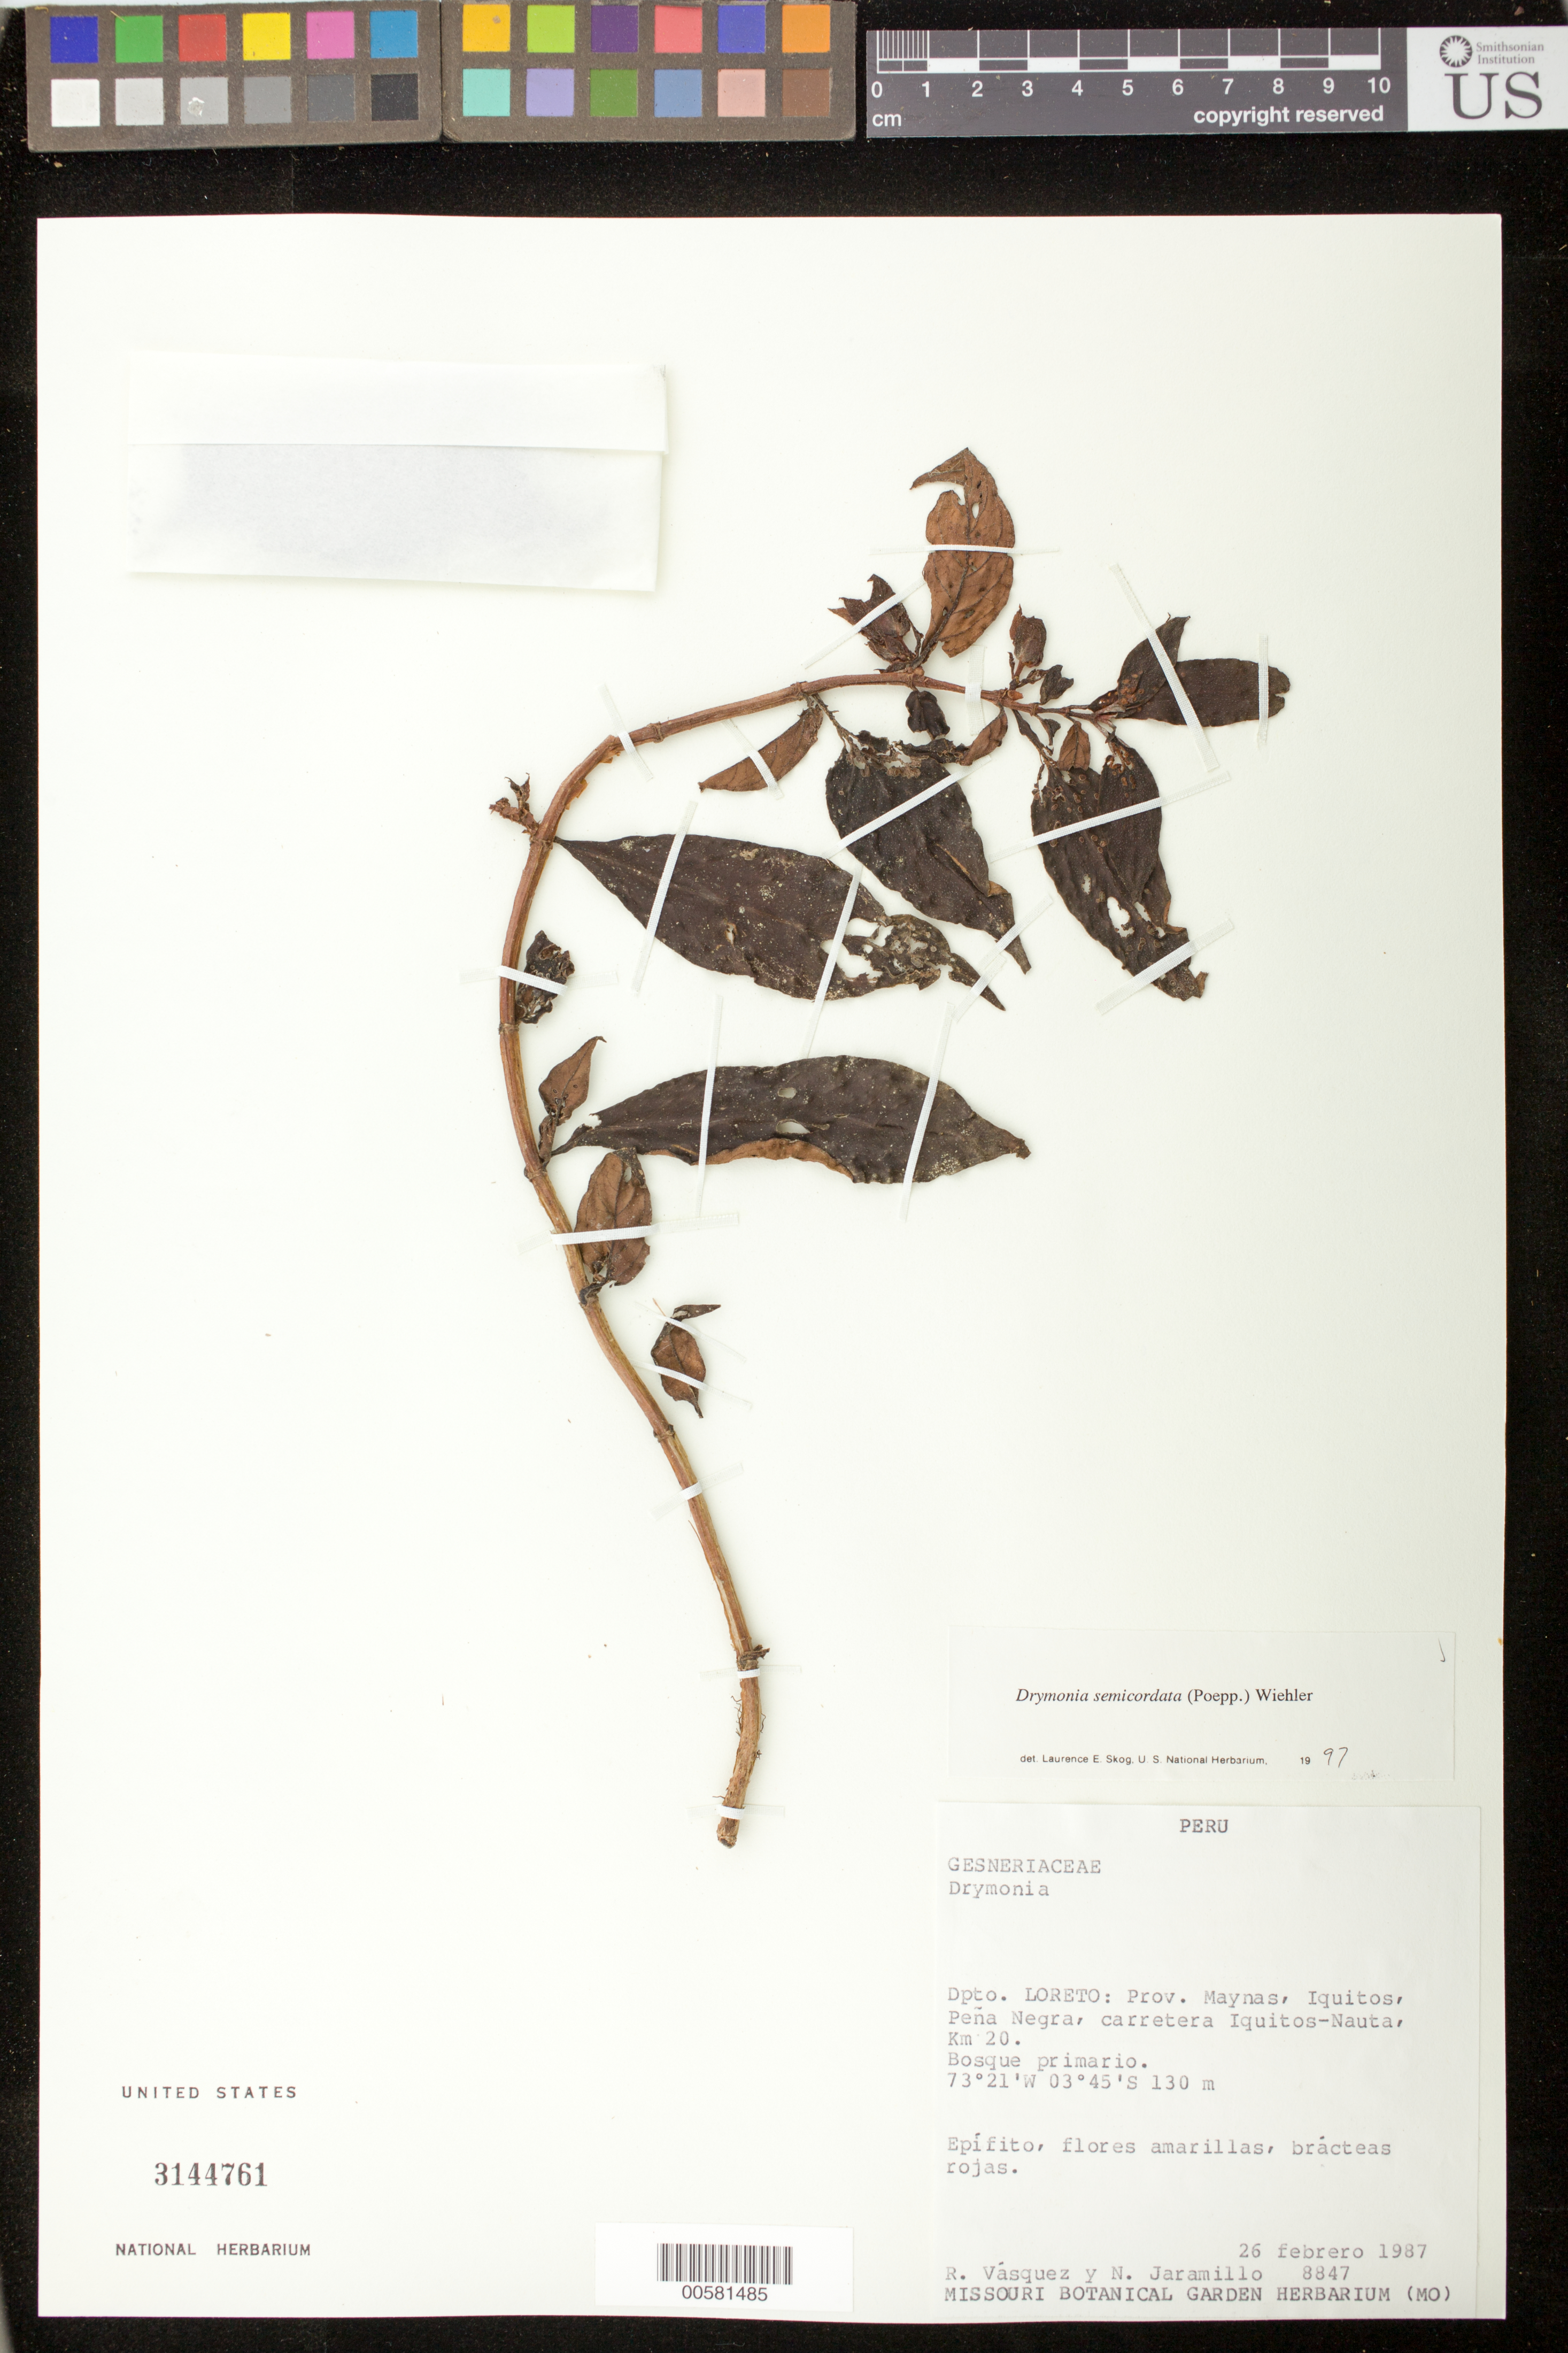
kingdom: Plantae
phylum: Tracheophyta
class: Magnoliopsida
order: Lamiales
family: Gesneriaceae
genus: Drymonia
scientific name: Drymonia semicordata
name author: (Poepp.) Wiehler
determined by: Skog, Laurence E.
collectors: R. Vásquez & N. Jaramillo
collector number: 8847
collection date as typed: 26 Feb 1987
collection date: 1987-02-26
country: Peru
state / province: Loreto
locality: Prov. Maynas; Iquitos, Peña Negra, carretera Iquitos-Nauta, Km 20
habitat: Bosque primario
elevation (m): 130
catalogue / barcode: US 3144761